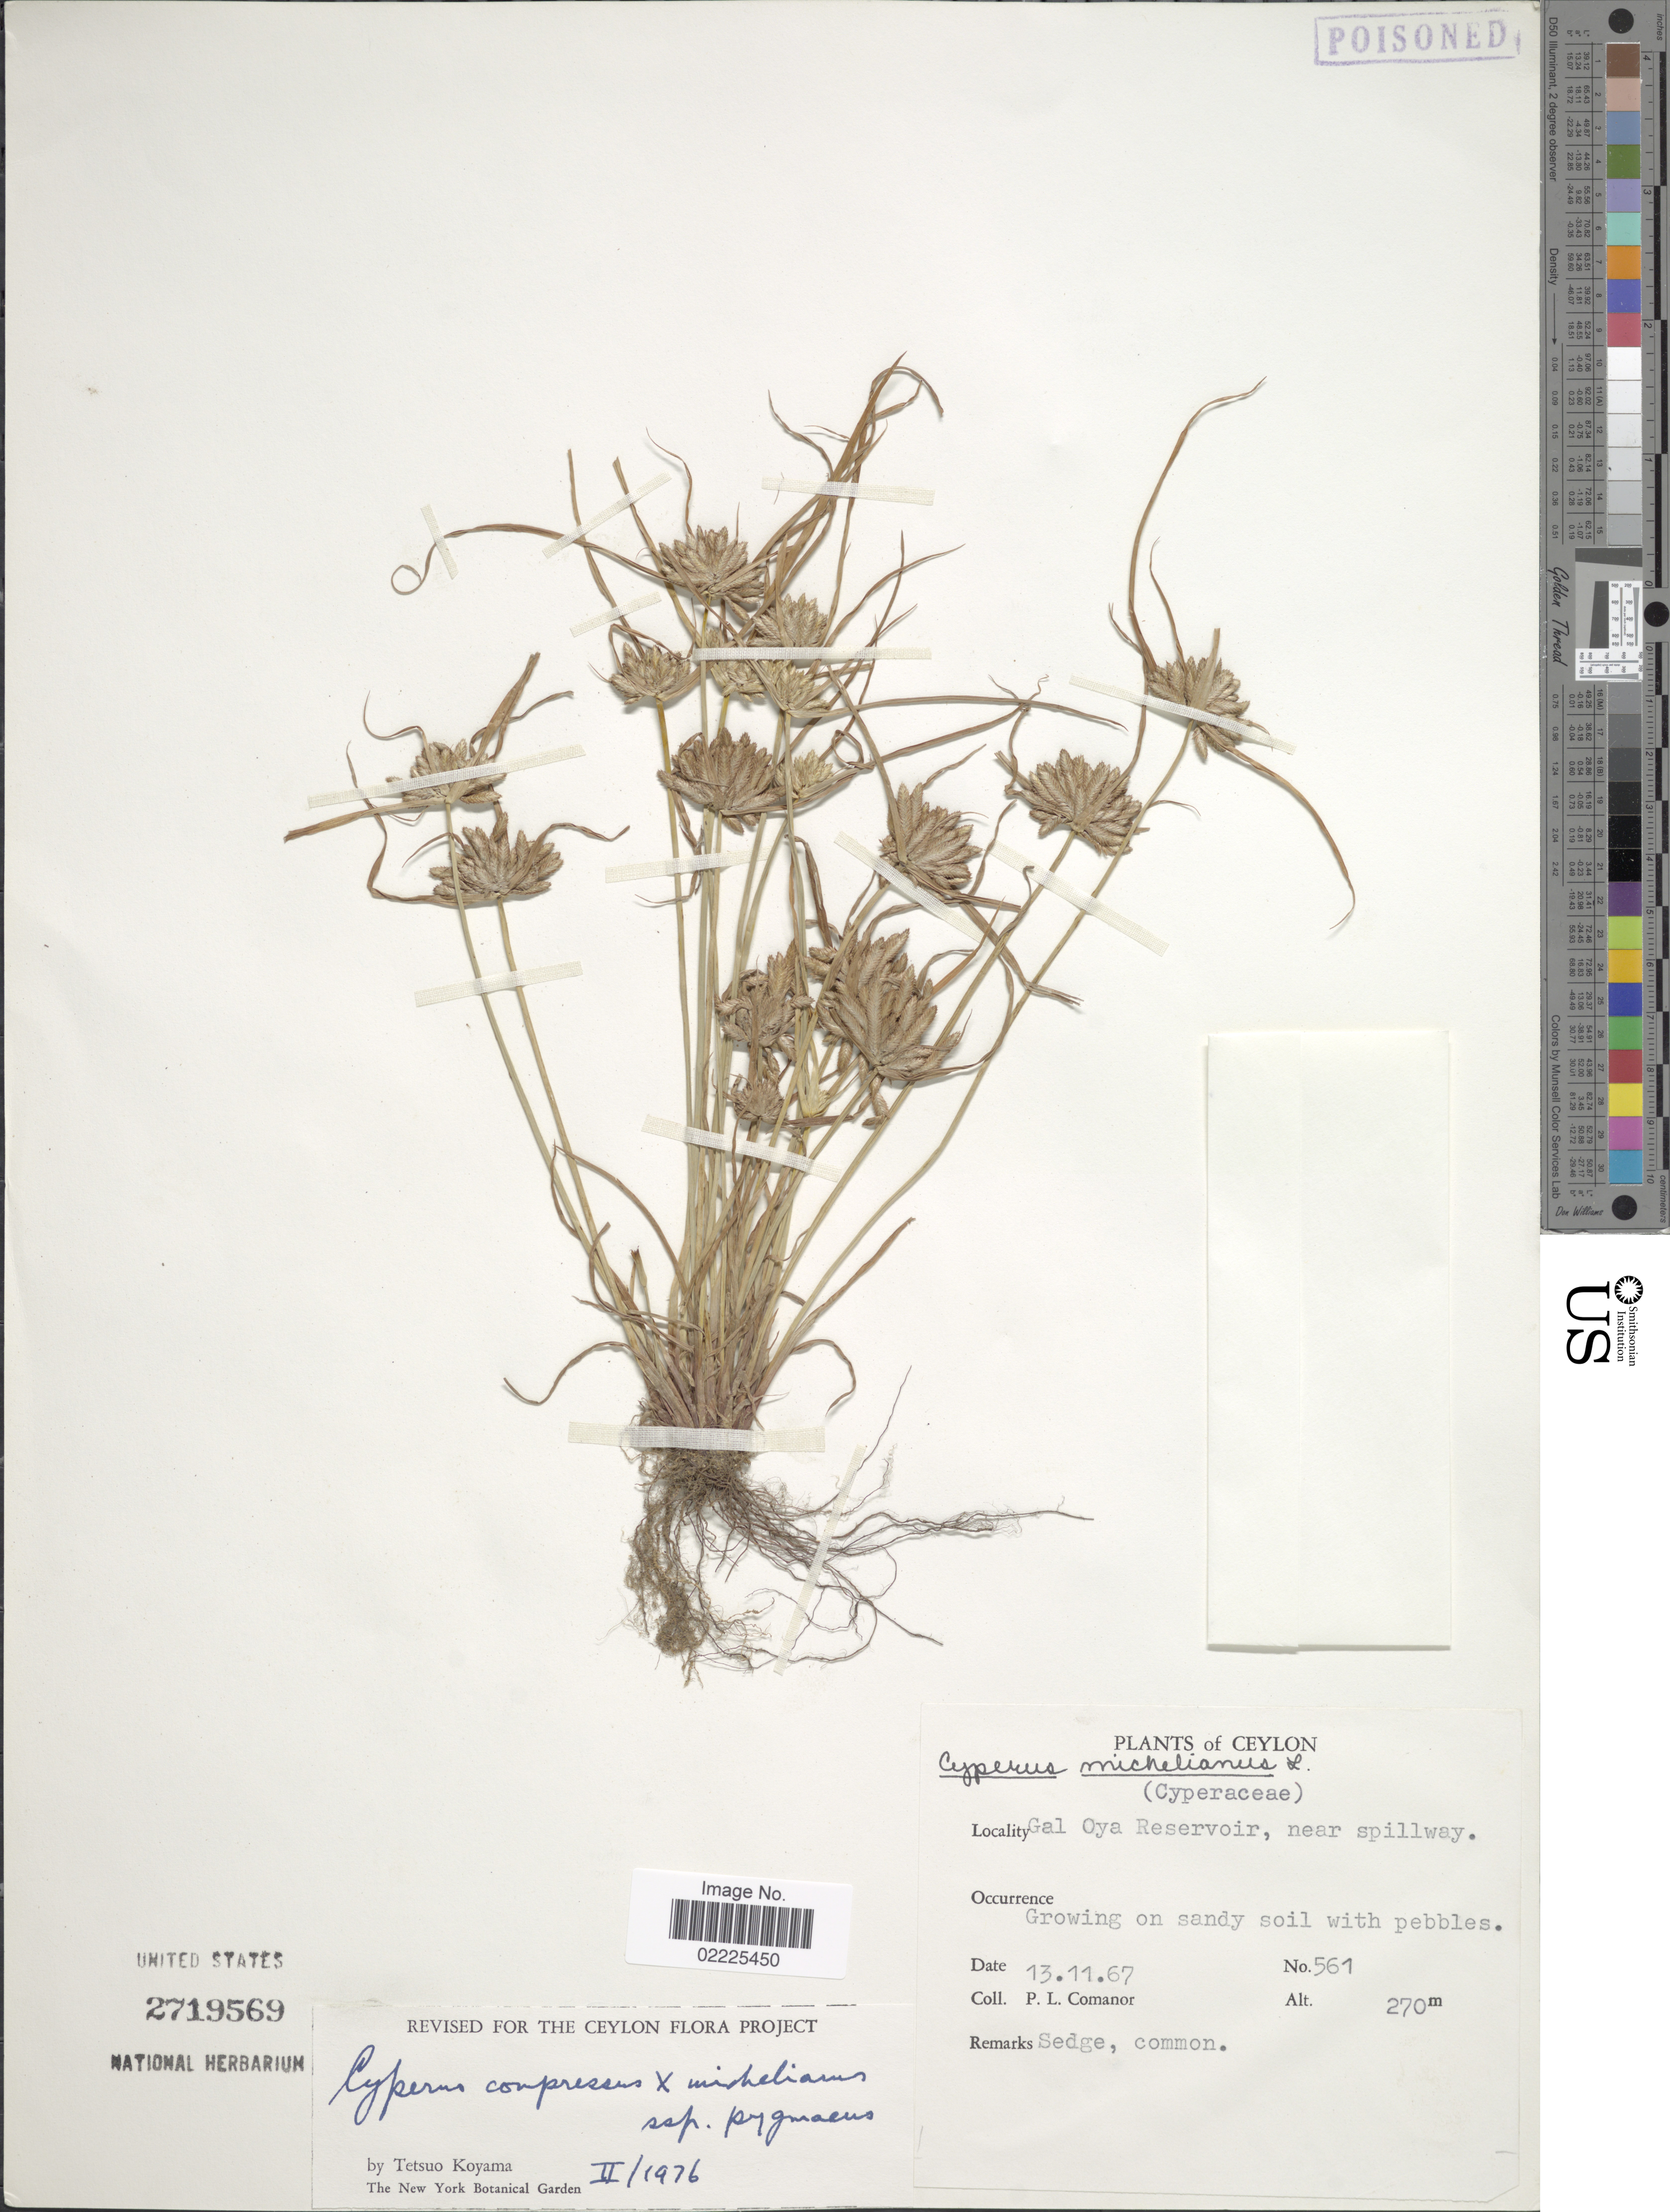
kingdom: Plantae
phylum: Tracheophyta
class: Liliopsida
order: Poales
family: Cyperaceae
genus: Cyperus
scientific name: Cyperus compressus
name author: L.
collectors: P. Comanor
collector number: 561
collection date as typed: Transcribed d/m/y: 13/11/67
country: Sri Lanka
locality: Ceylon, Gal Oya Reservoir, near spillway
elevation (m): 270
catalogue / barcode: US 2719569